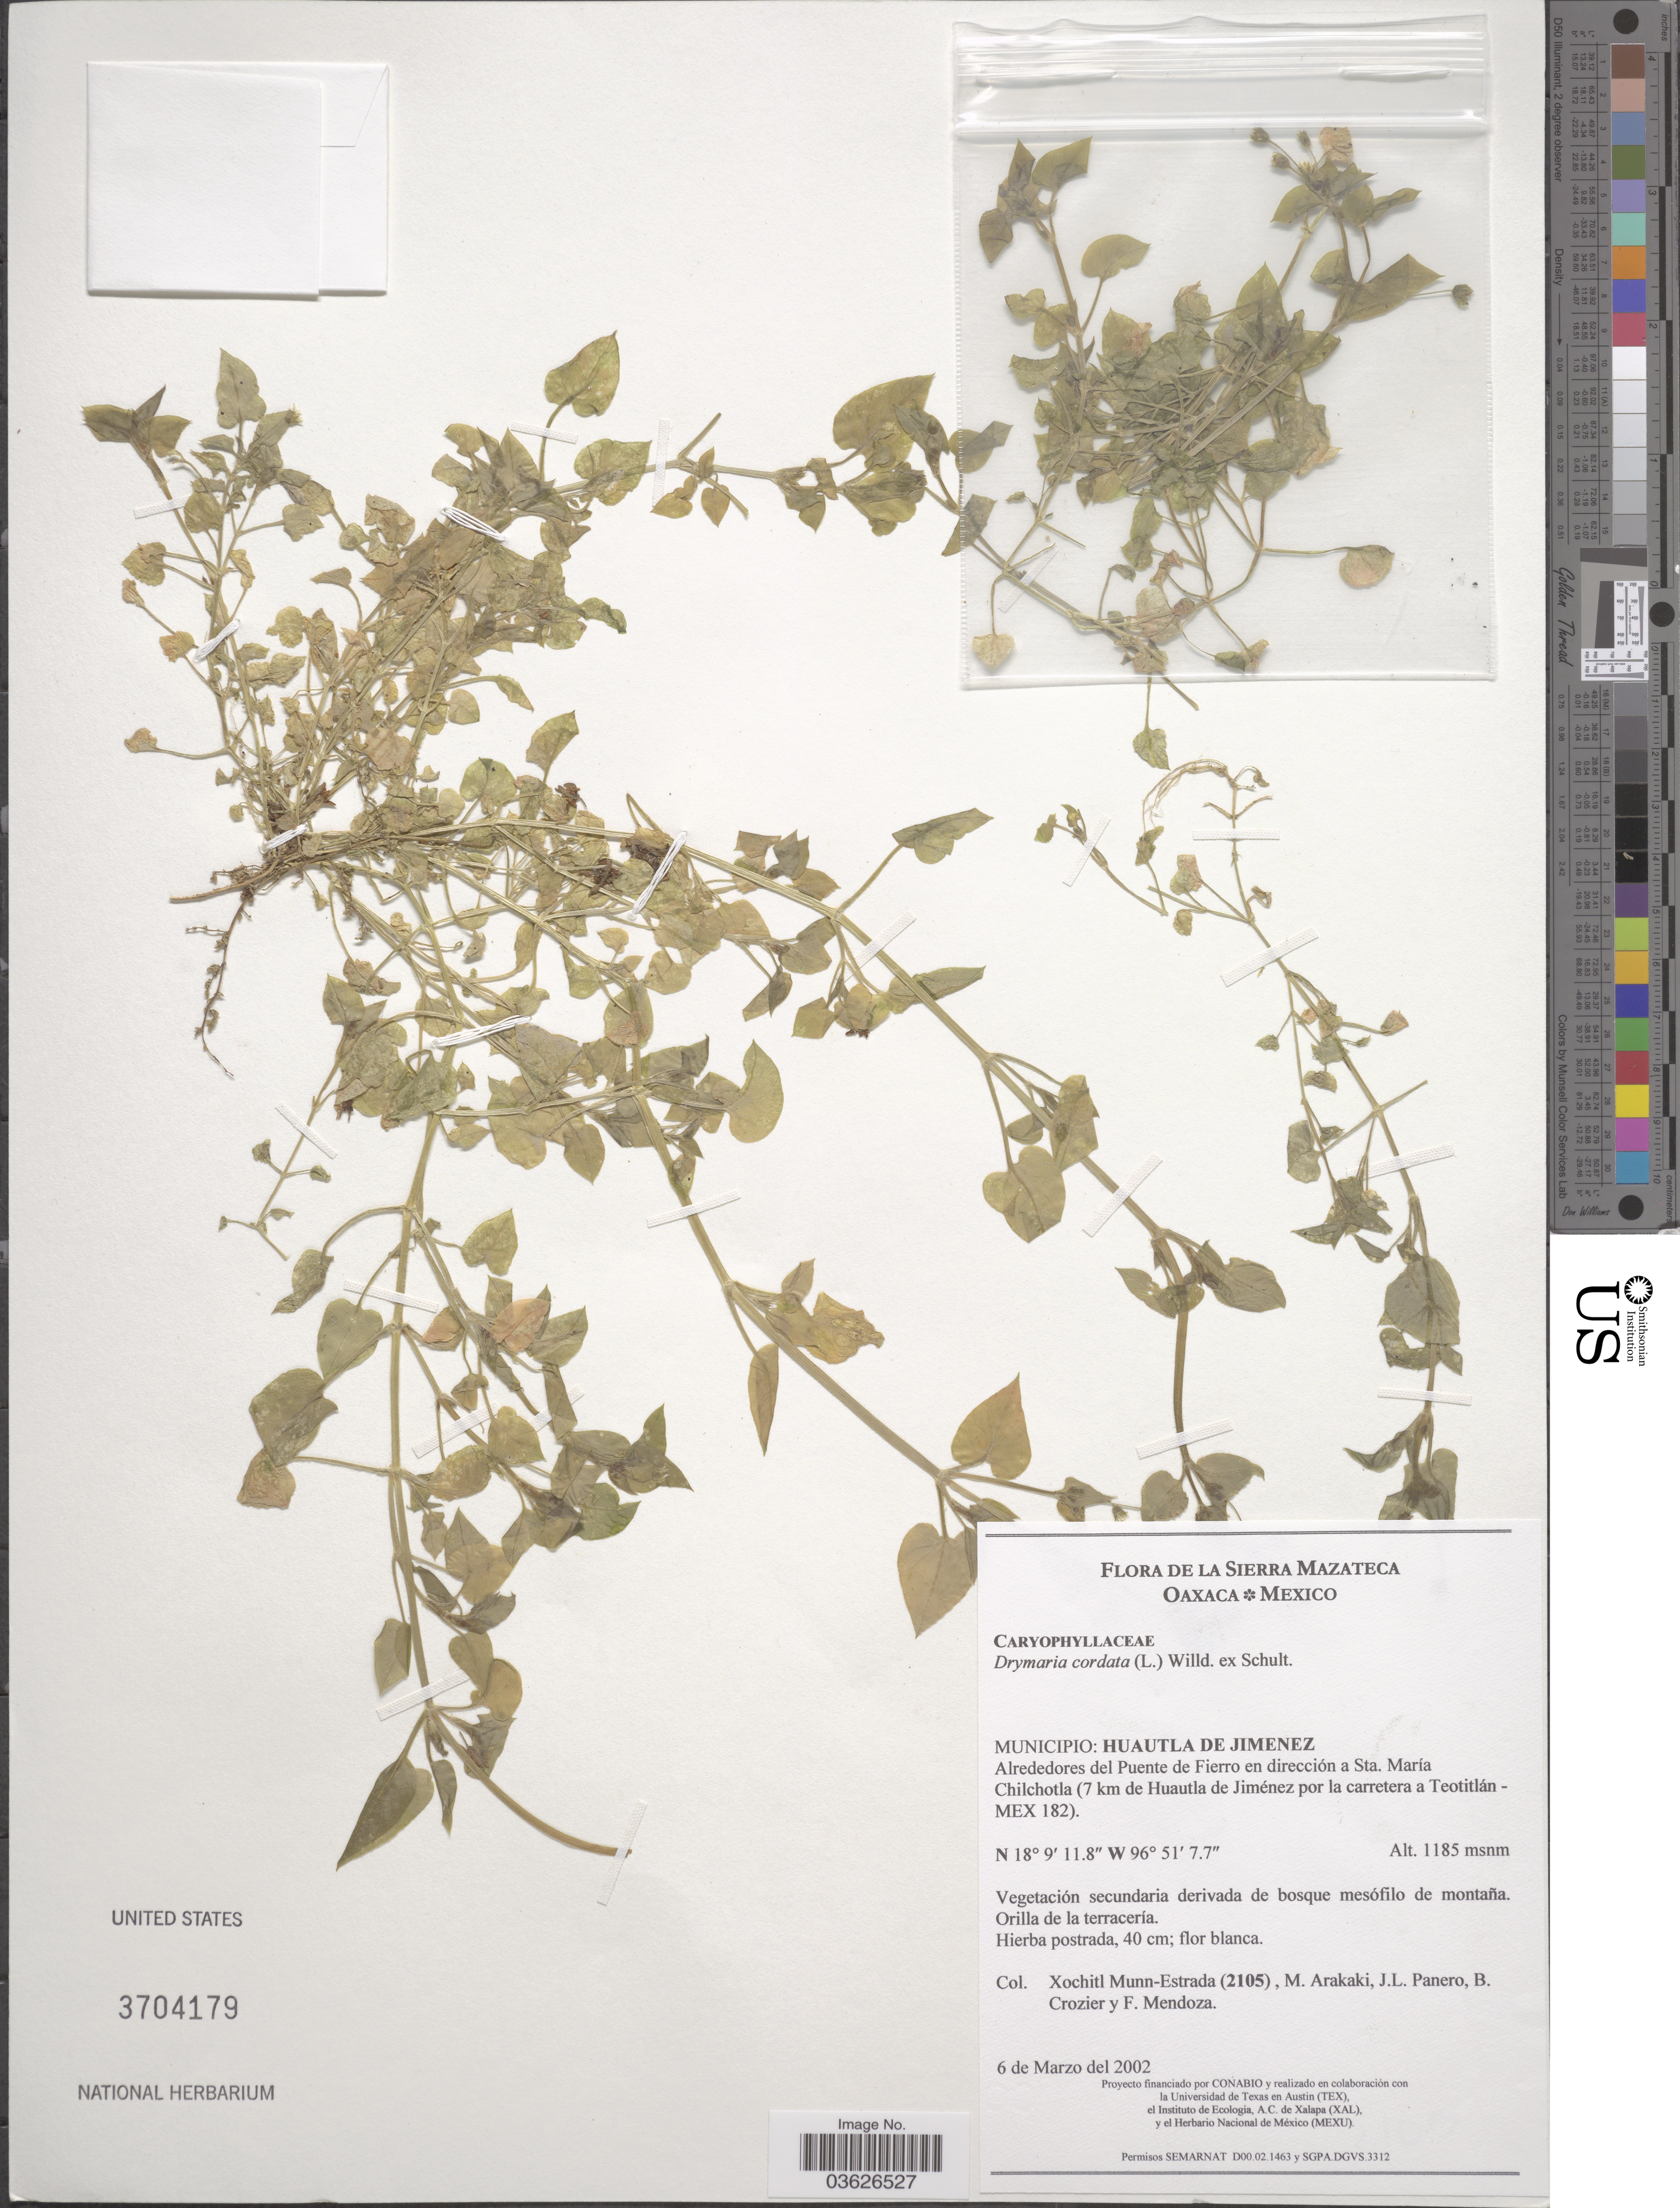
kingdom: Plantae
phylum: Tracheophyta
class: Magnoliopsida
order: Caryophyllales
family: Caryophyllaceae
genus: Drymaria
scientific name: Drymaria cordata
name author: (L.) Willd. ex Schult.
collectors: X. Munn-Estrada, M. Arakaki, J. L. Panero, B. Crozier & F. Mendoza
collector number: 2105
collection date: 2002-03-06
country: Mexico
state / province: Oaxaca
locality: La Sierra Mazateca. Municipio: Huautla de Jimenez. Alrededores del Puente de Fierro en dirección a Sta. María Chilchotla (7 km de Huautla de Jiménez por la carretera a Teotitlán MEX 182).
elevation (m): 1185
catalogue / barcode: US 3704179